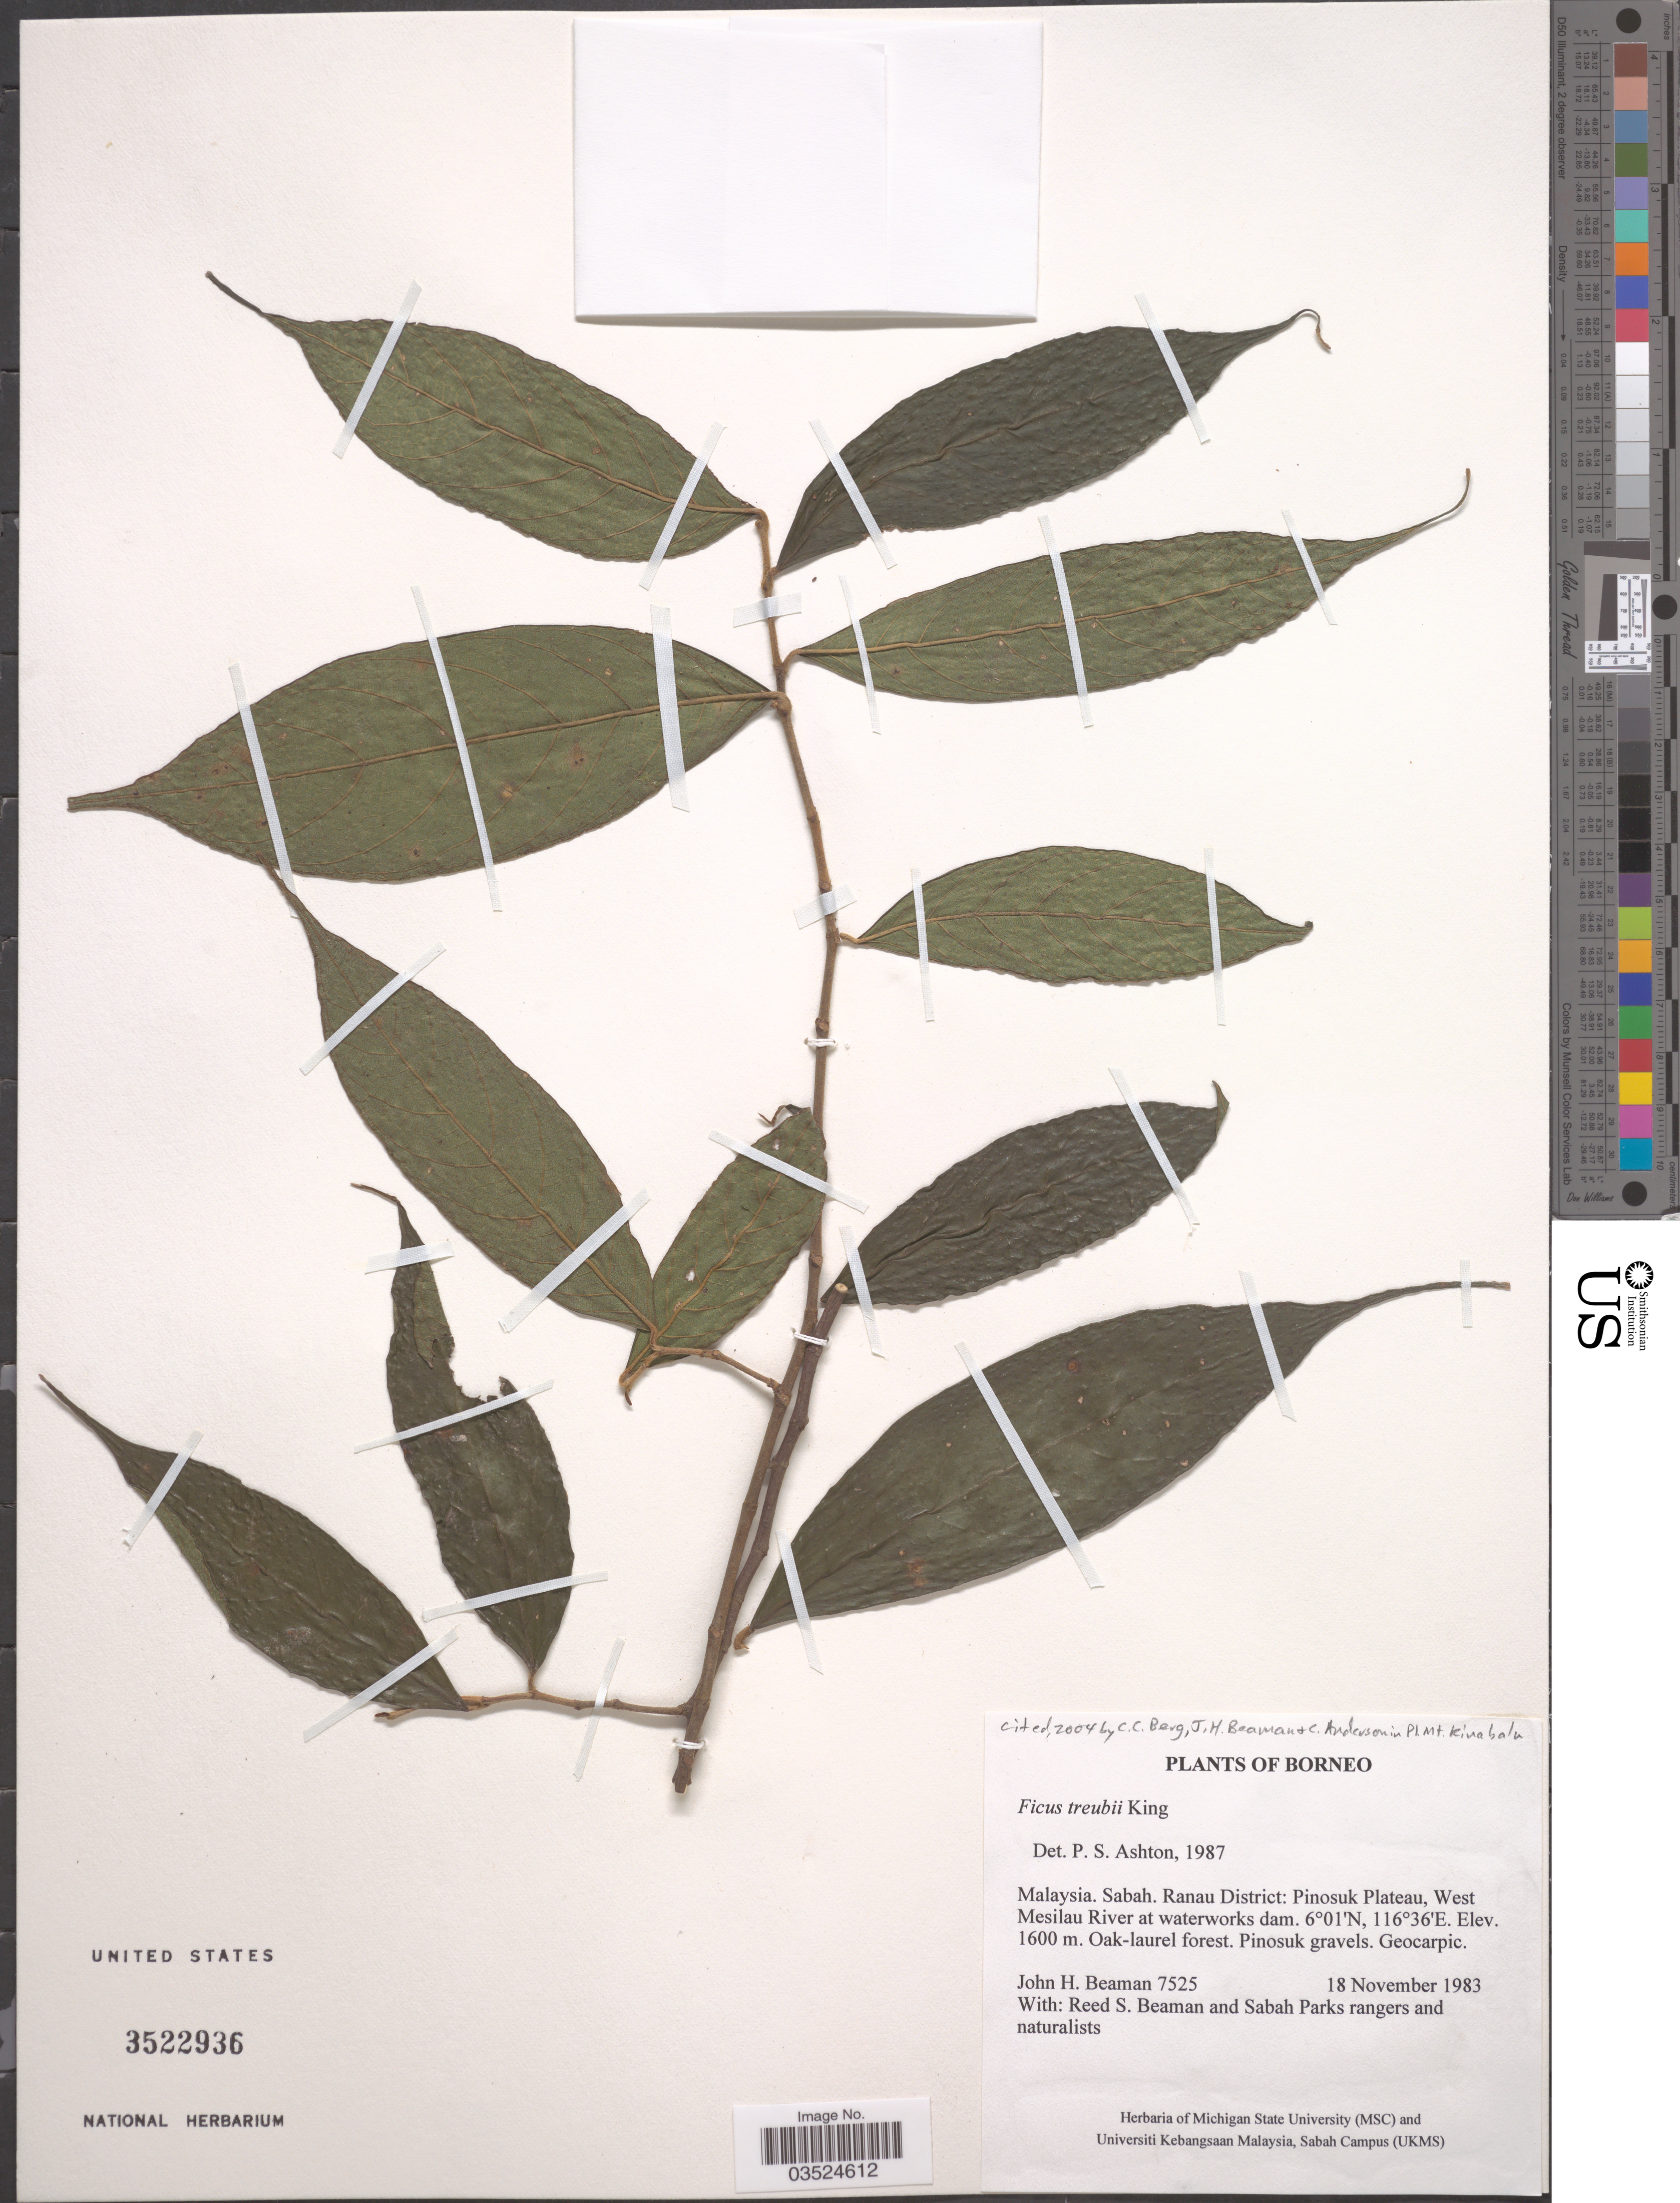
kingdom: Plantae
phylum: Tracheophyta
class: Magnoliopsida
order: Rosales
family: Moraceae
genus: Ficus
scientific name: Ficus treubii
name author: King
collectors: J. H. Beaman, R. S. Beaman & Sabah Park Rangers and Naturalists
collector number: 7525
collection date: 1983-11-18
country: Malaysia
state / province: Sabah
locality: Borneo. Ranau District: Pinosuk Plateau, West Mesilau River at waterworks dam.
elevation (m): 1600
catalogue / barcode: US 3522936